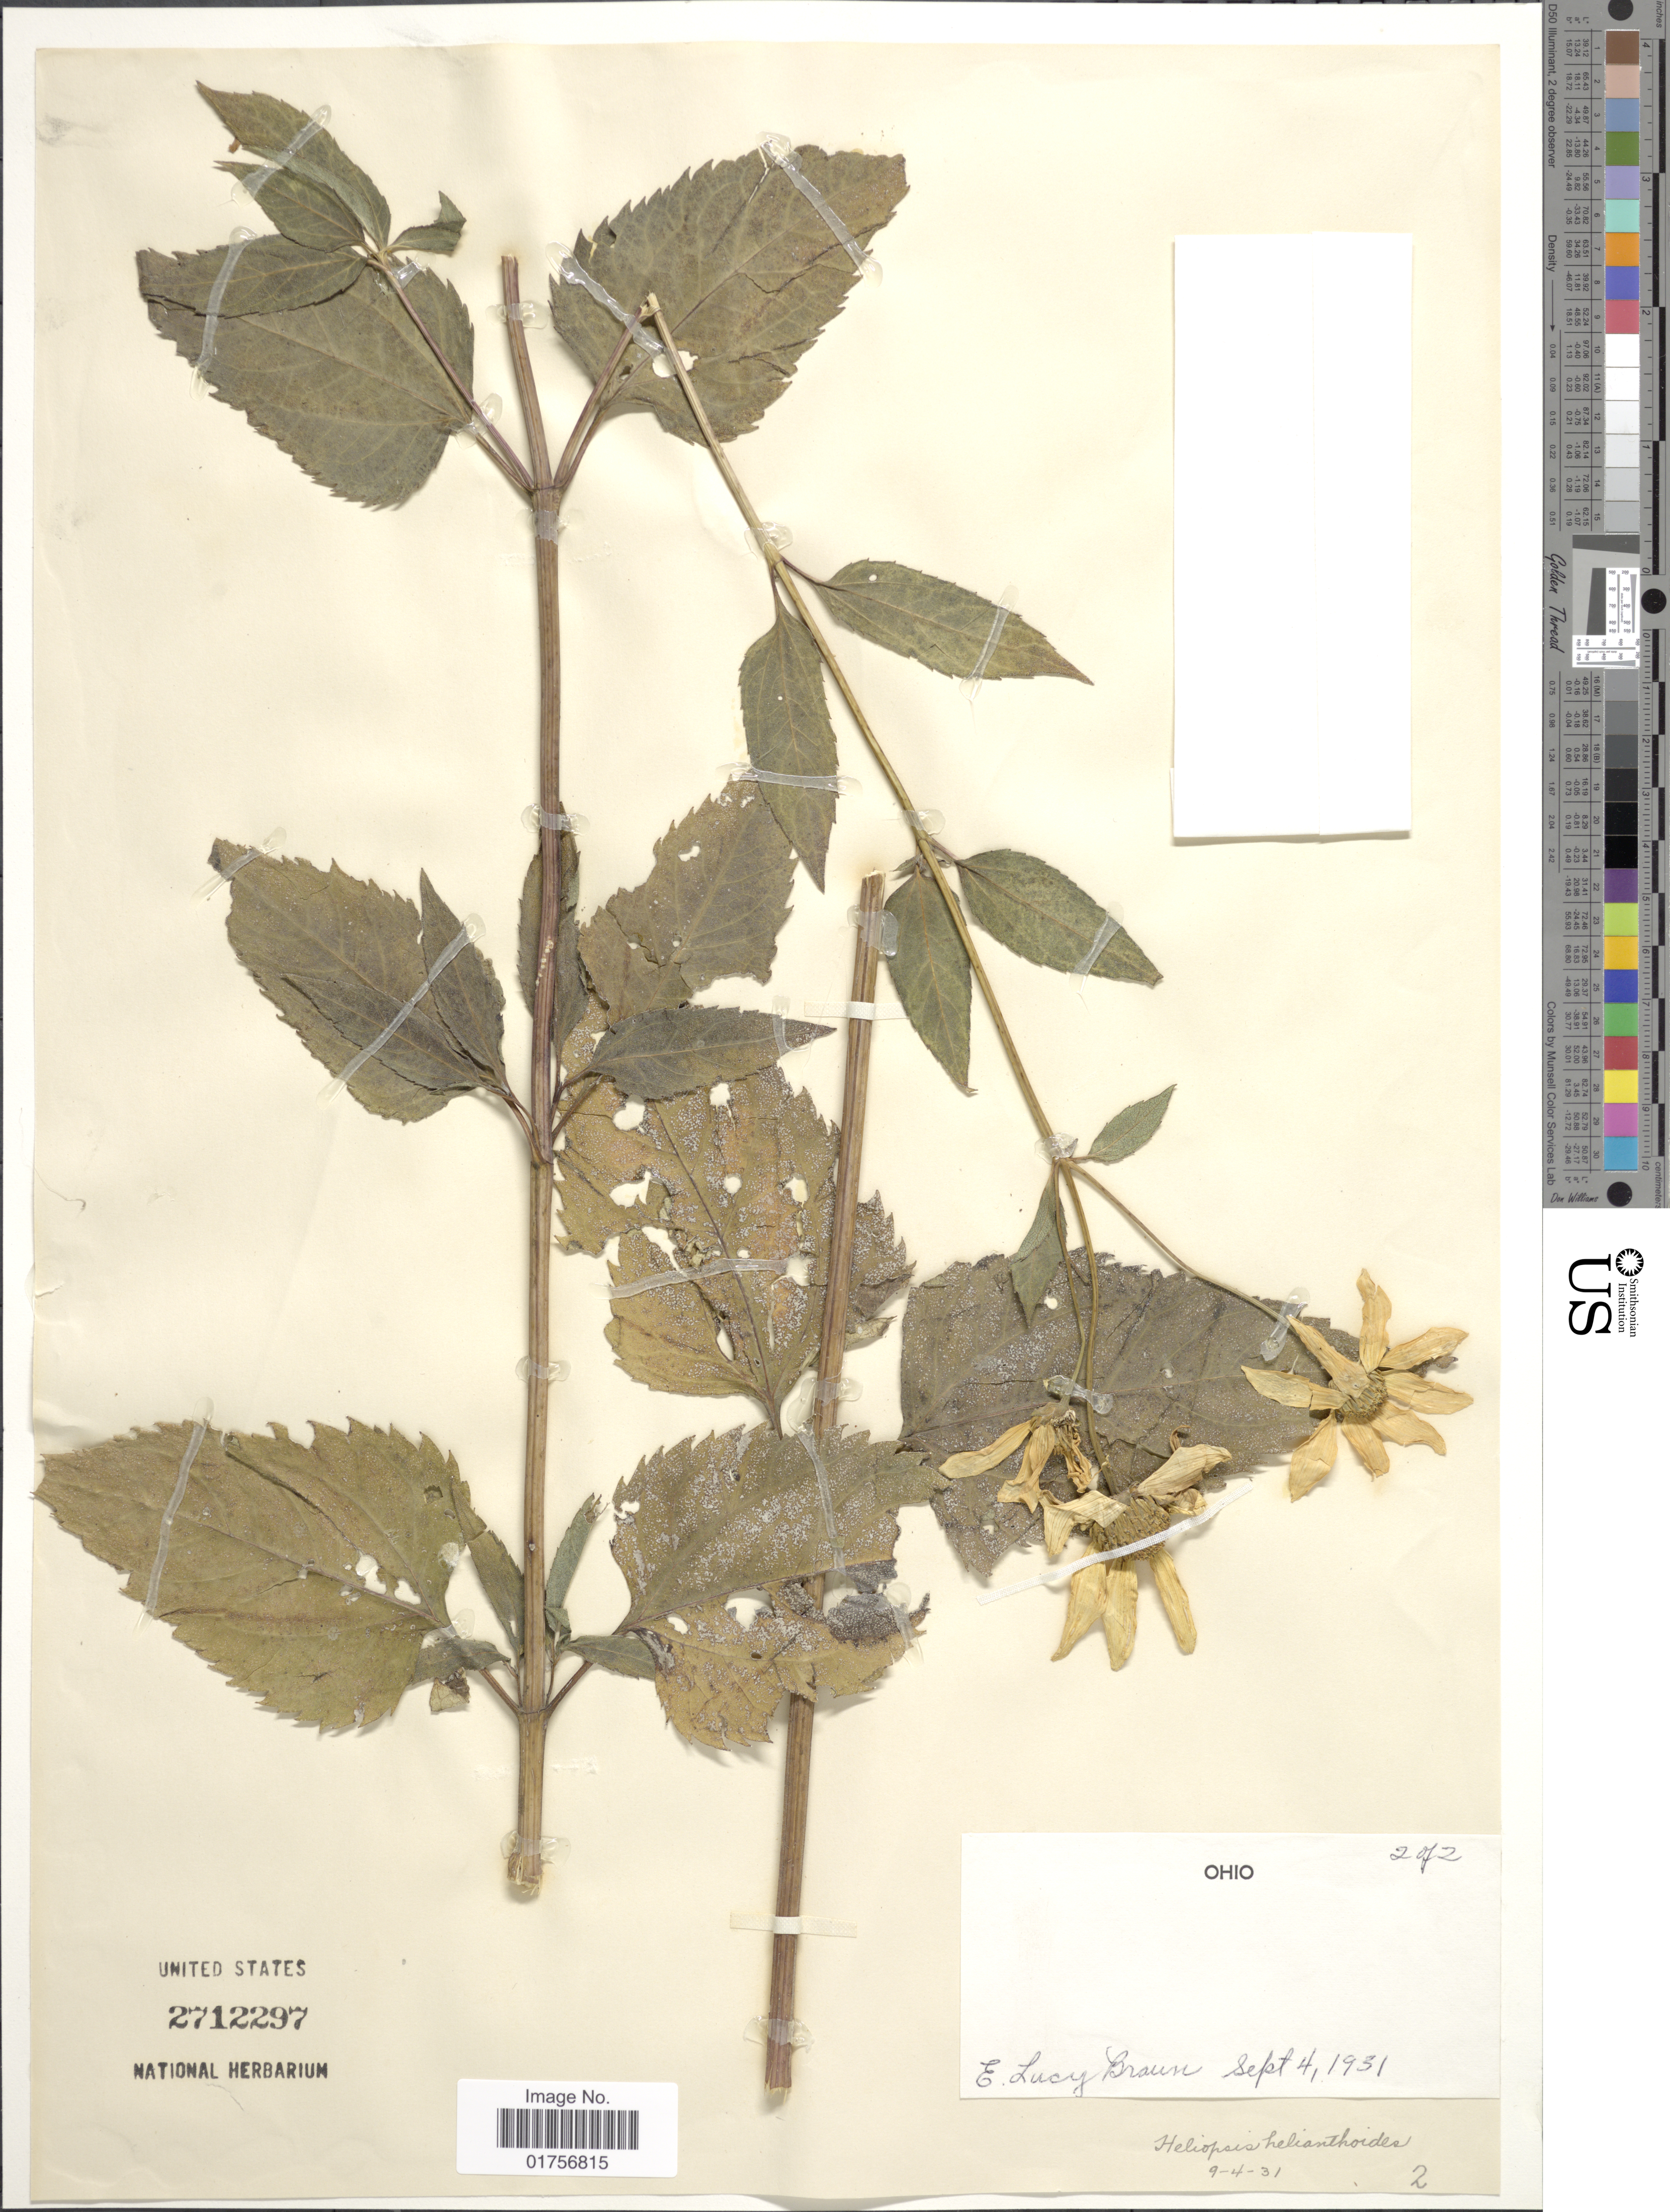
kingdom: Plantae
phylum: Tracheophyta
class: Magnoliopsida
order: Asterales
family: Asteraceae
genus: Heliopsis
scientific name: Heliopsis helianthoides subsp. helianthoides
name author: (L.) Sweet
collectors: E. L. Braun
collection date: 1931-09-04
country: United States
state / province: Ohio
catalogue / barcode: US 2712297